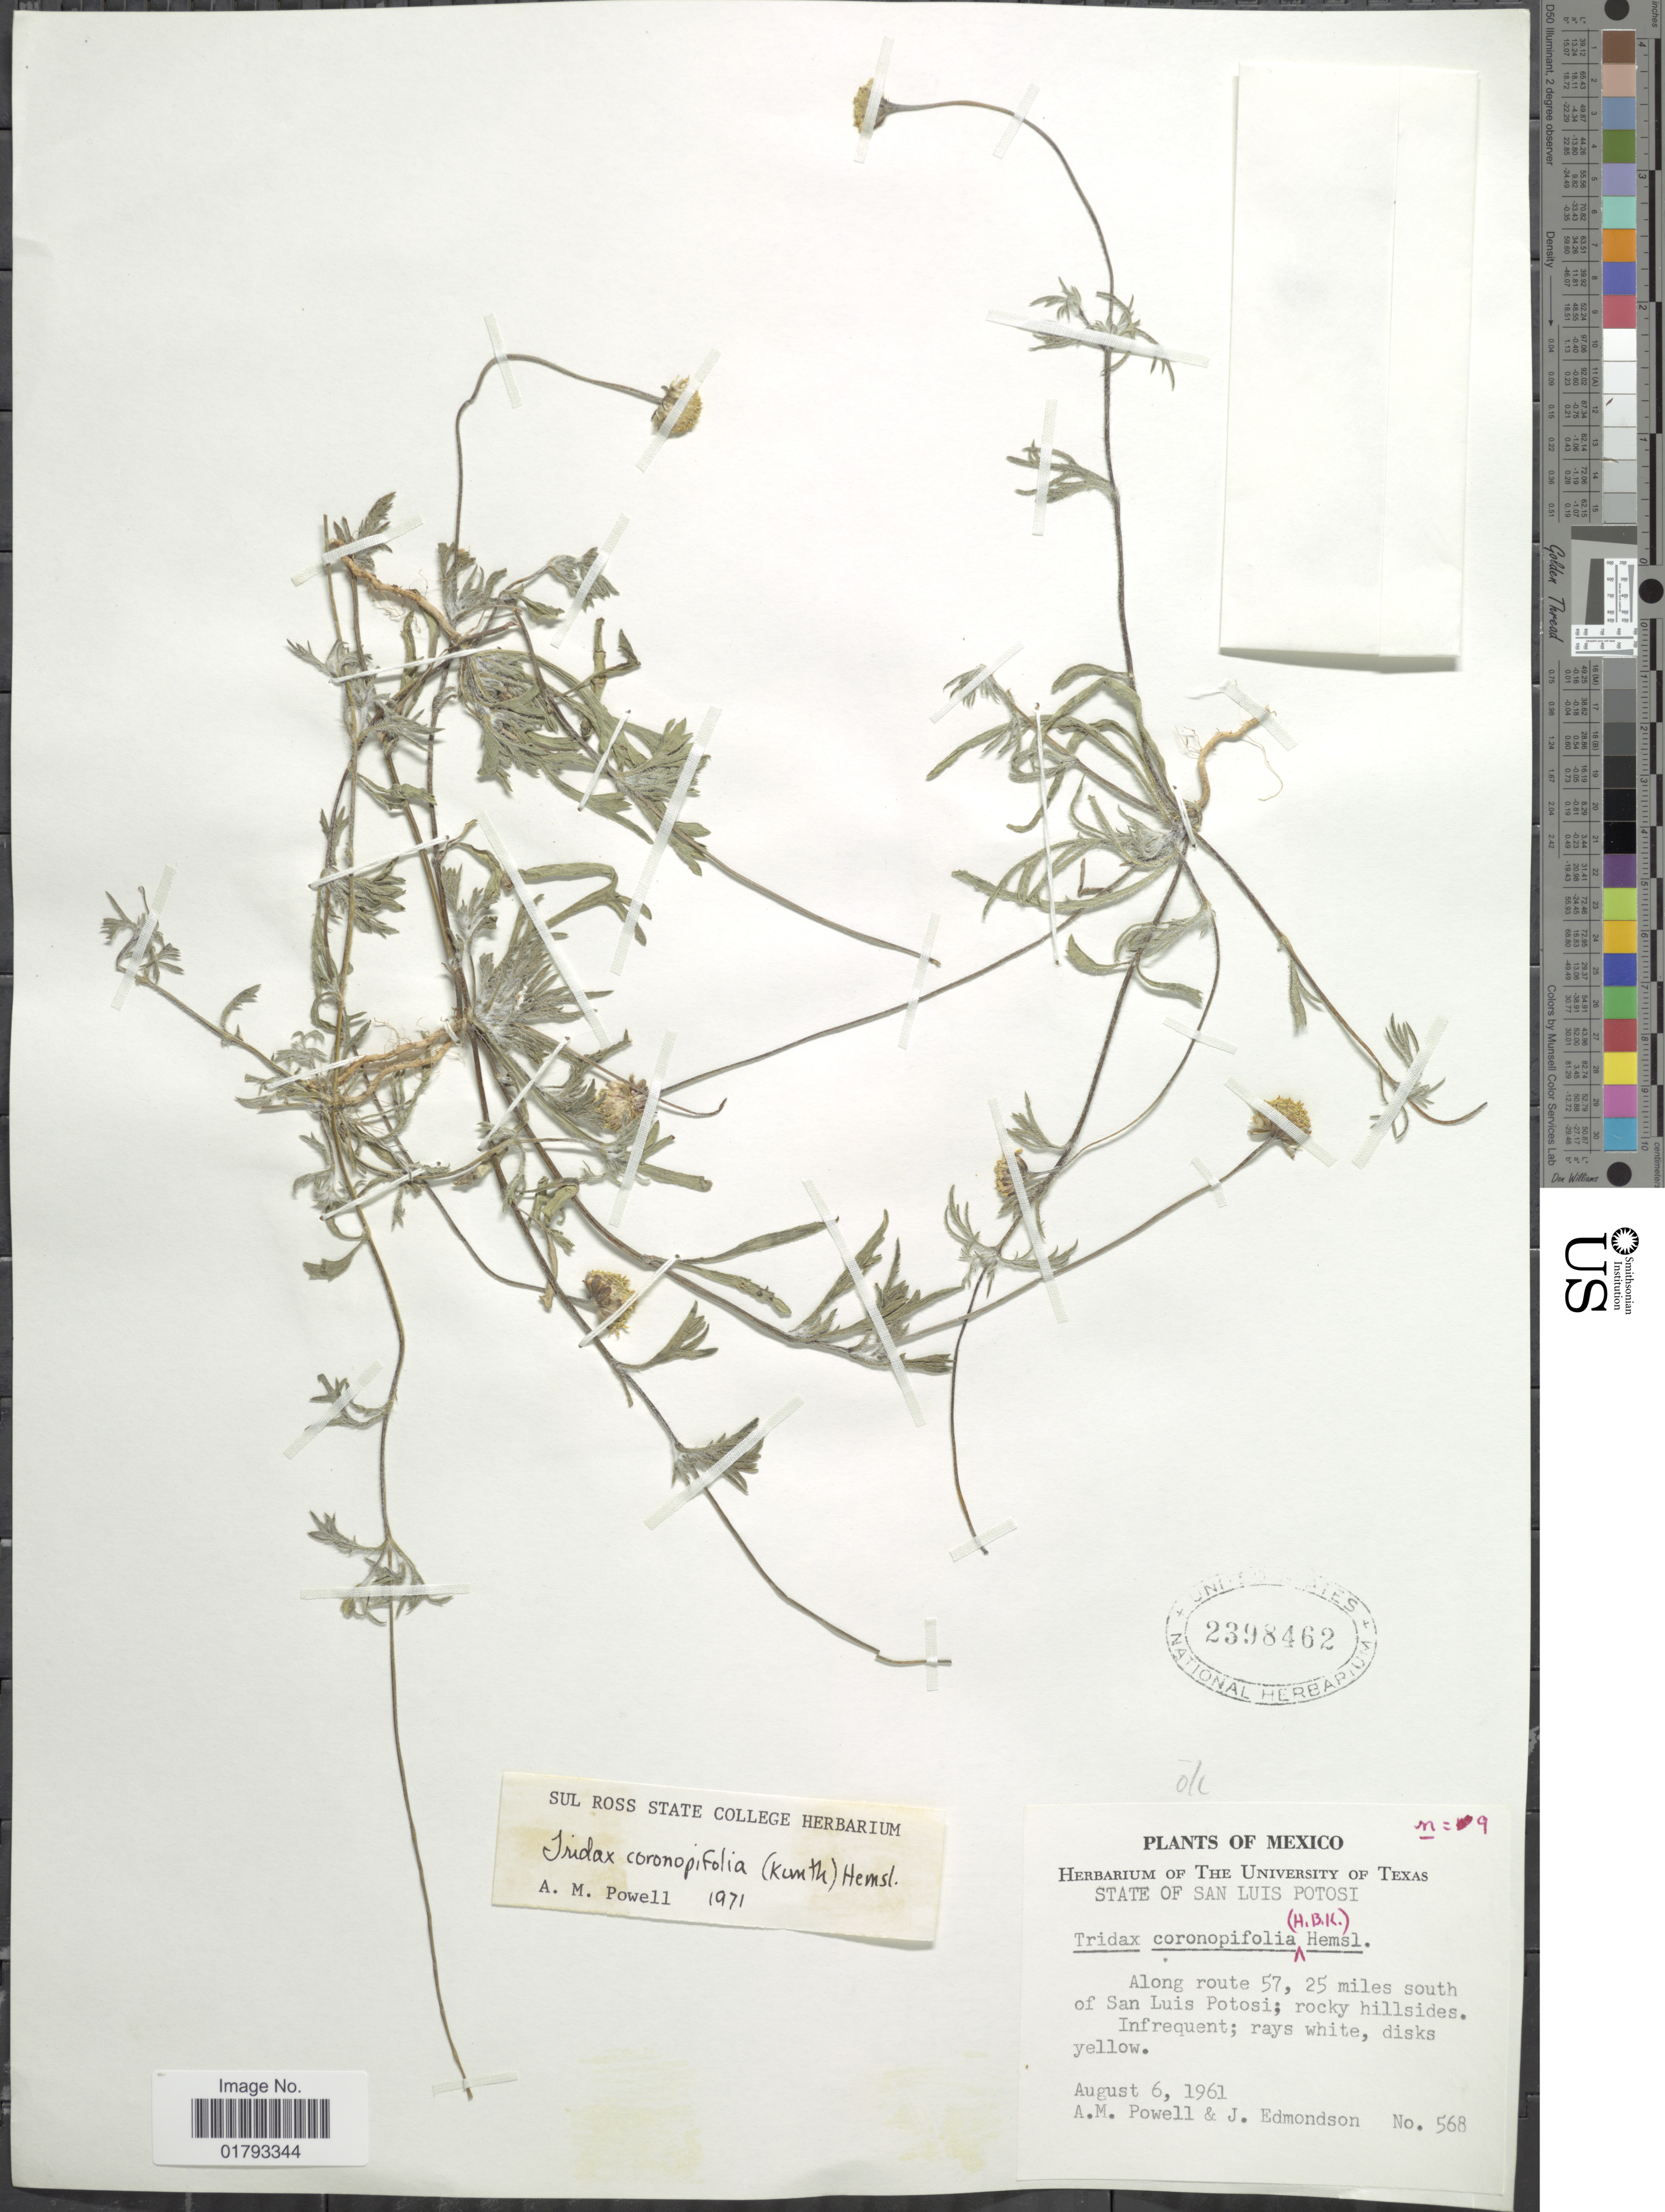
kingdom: Plantae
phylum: Tracheophyta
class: Magnoliopsida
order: Asterales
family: Asteraceae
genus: Tridax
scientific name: Tridax coronopifolia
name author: (Kunth) Hemsl.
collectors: A. M. Powell & J. Edmondson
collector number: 568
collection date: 1961-08-06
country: Mexico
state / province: San Luis Potosí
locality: State of San Luis Potosi. Along route 57, 25 miles south of San Luis Potosi.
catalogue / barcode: US 2398462